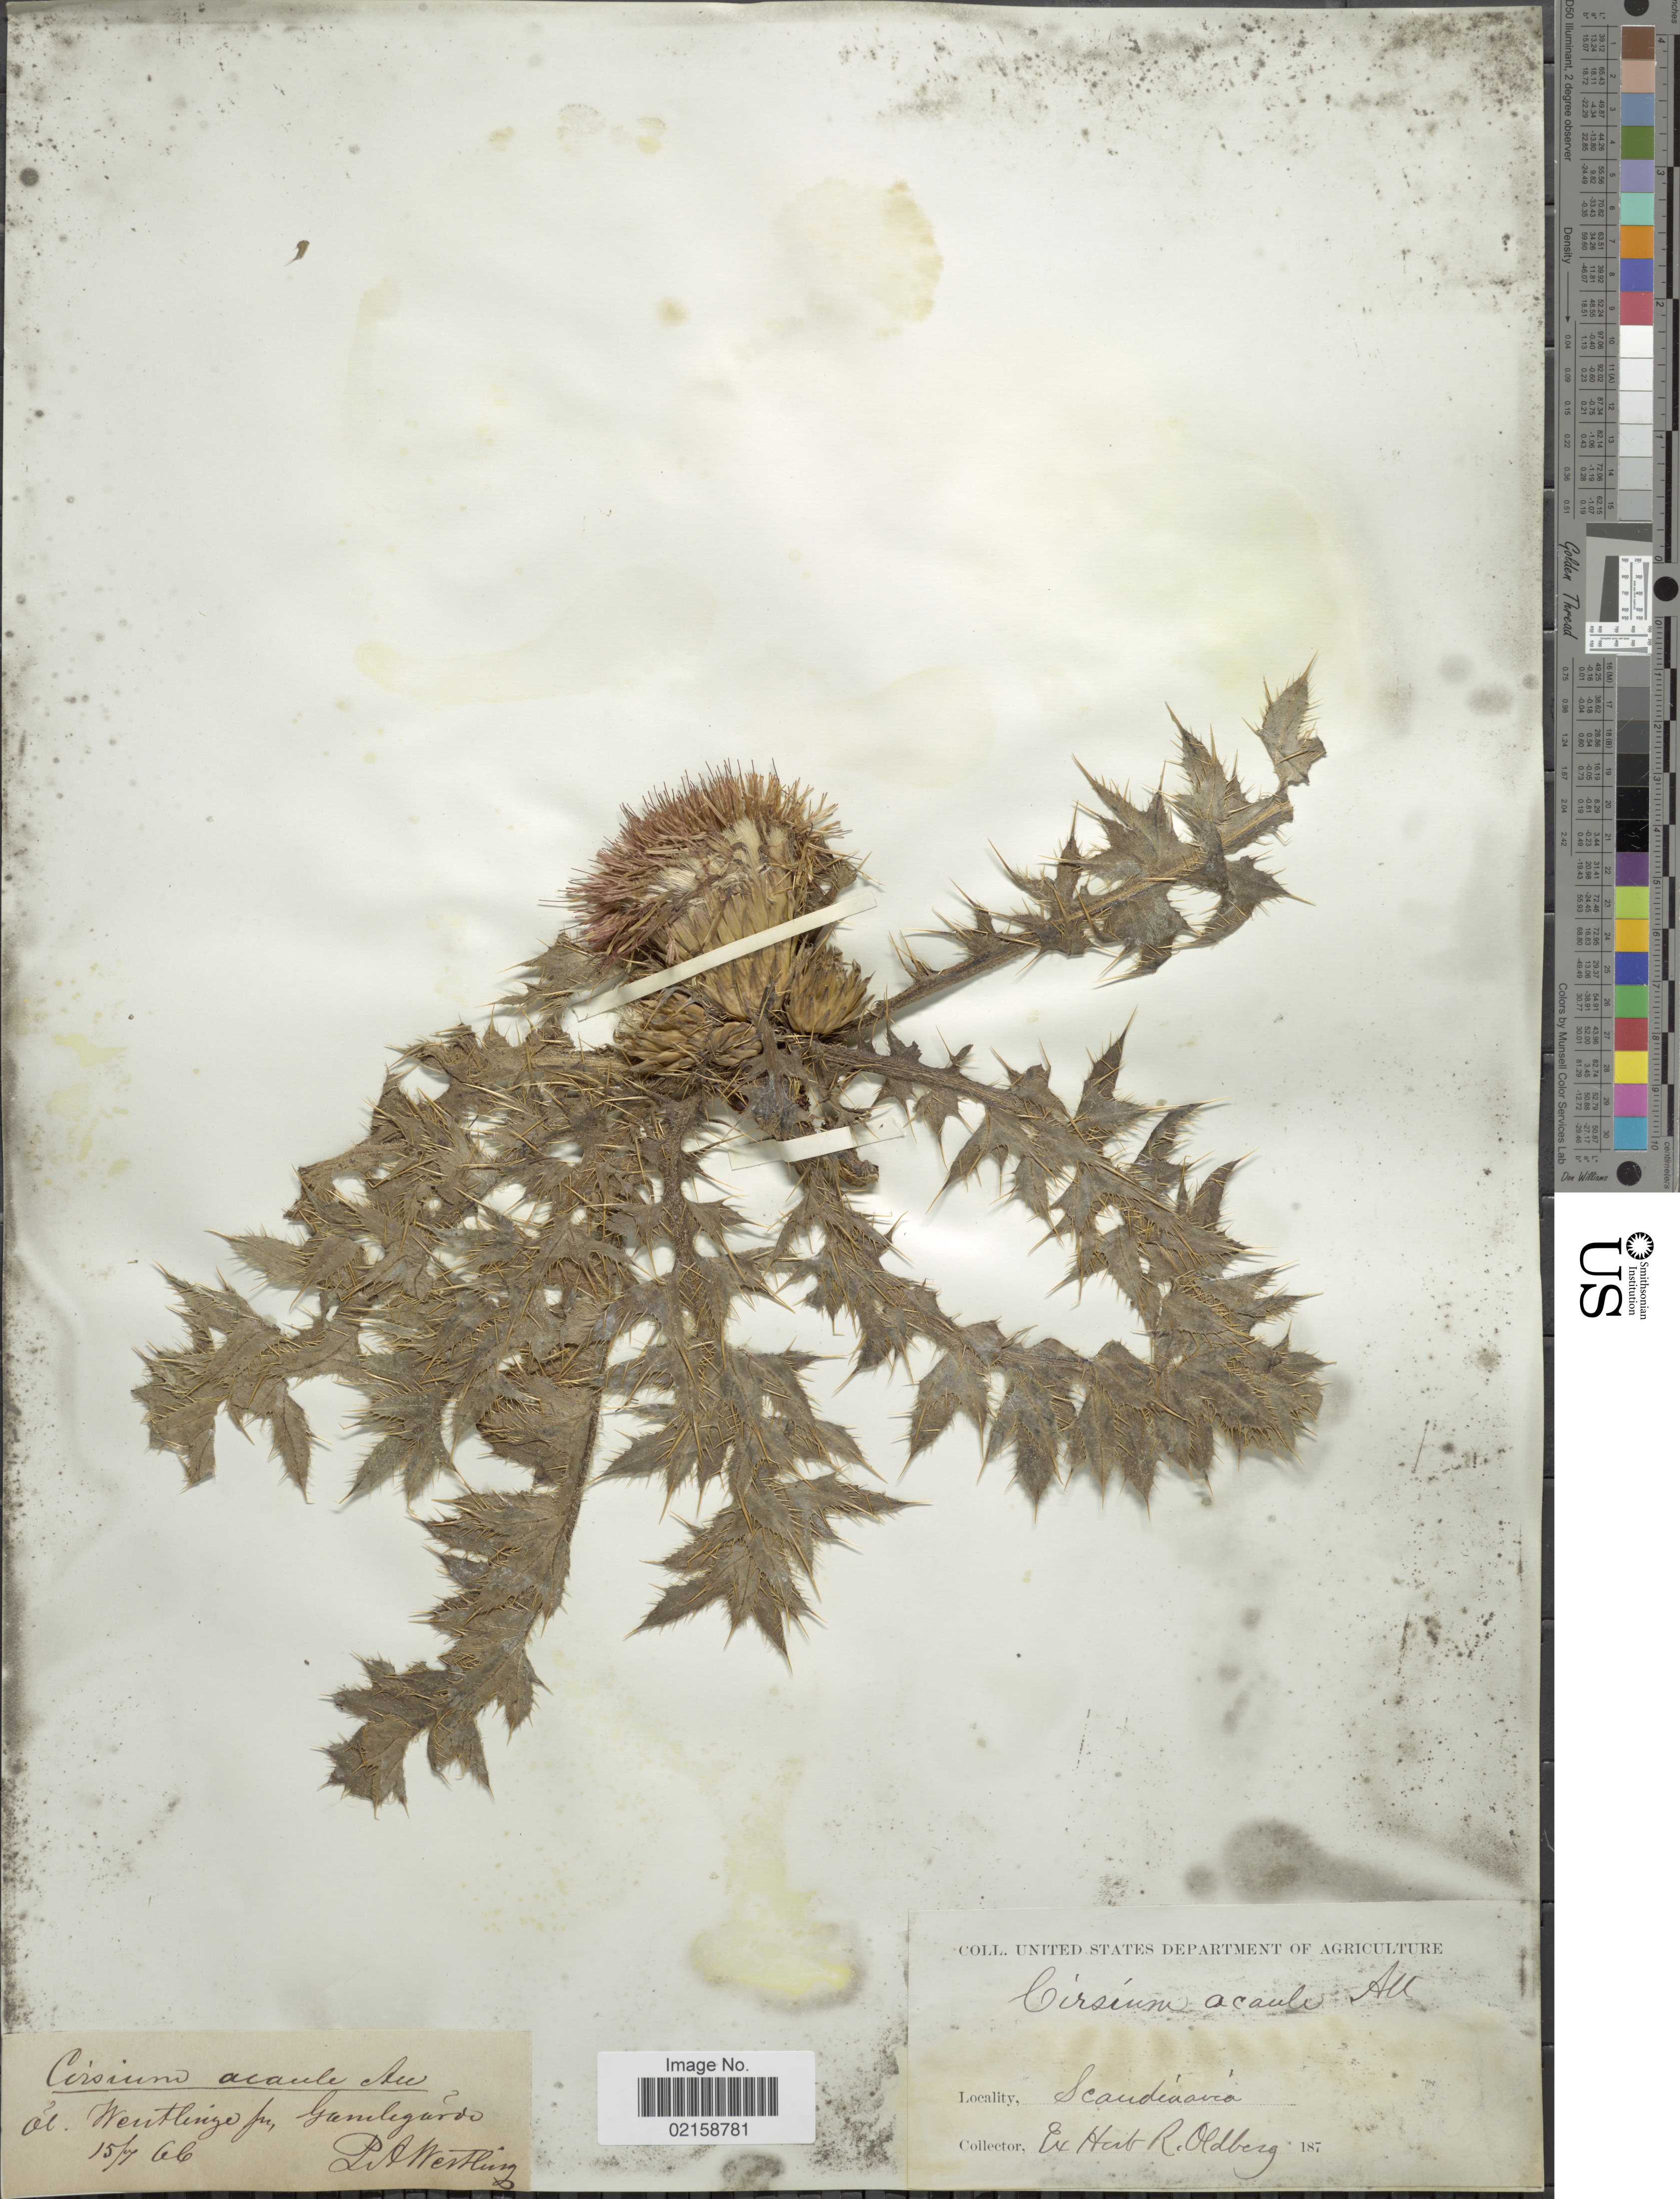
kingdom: Plantae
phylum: Tracheophyta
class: Magnoliopsida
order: Asterales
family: Asteraceae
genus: Cirsium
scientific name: Cirsium acaule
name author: (L.) Scop.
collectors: ex herb. R. Oldberg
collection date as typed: Transcribed d/m/y: 15/7/66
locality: Õl. Wentlinge fn, Gamlegards. [interpreted] Scandinavia